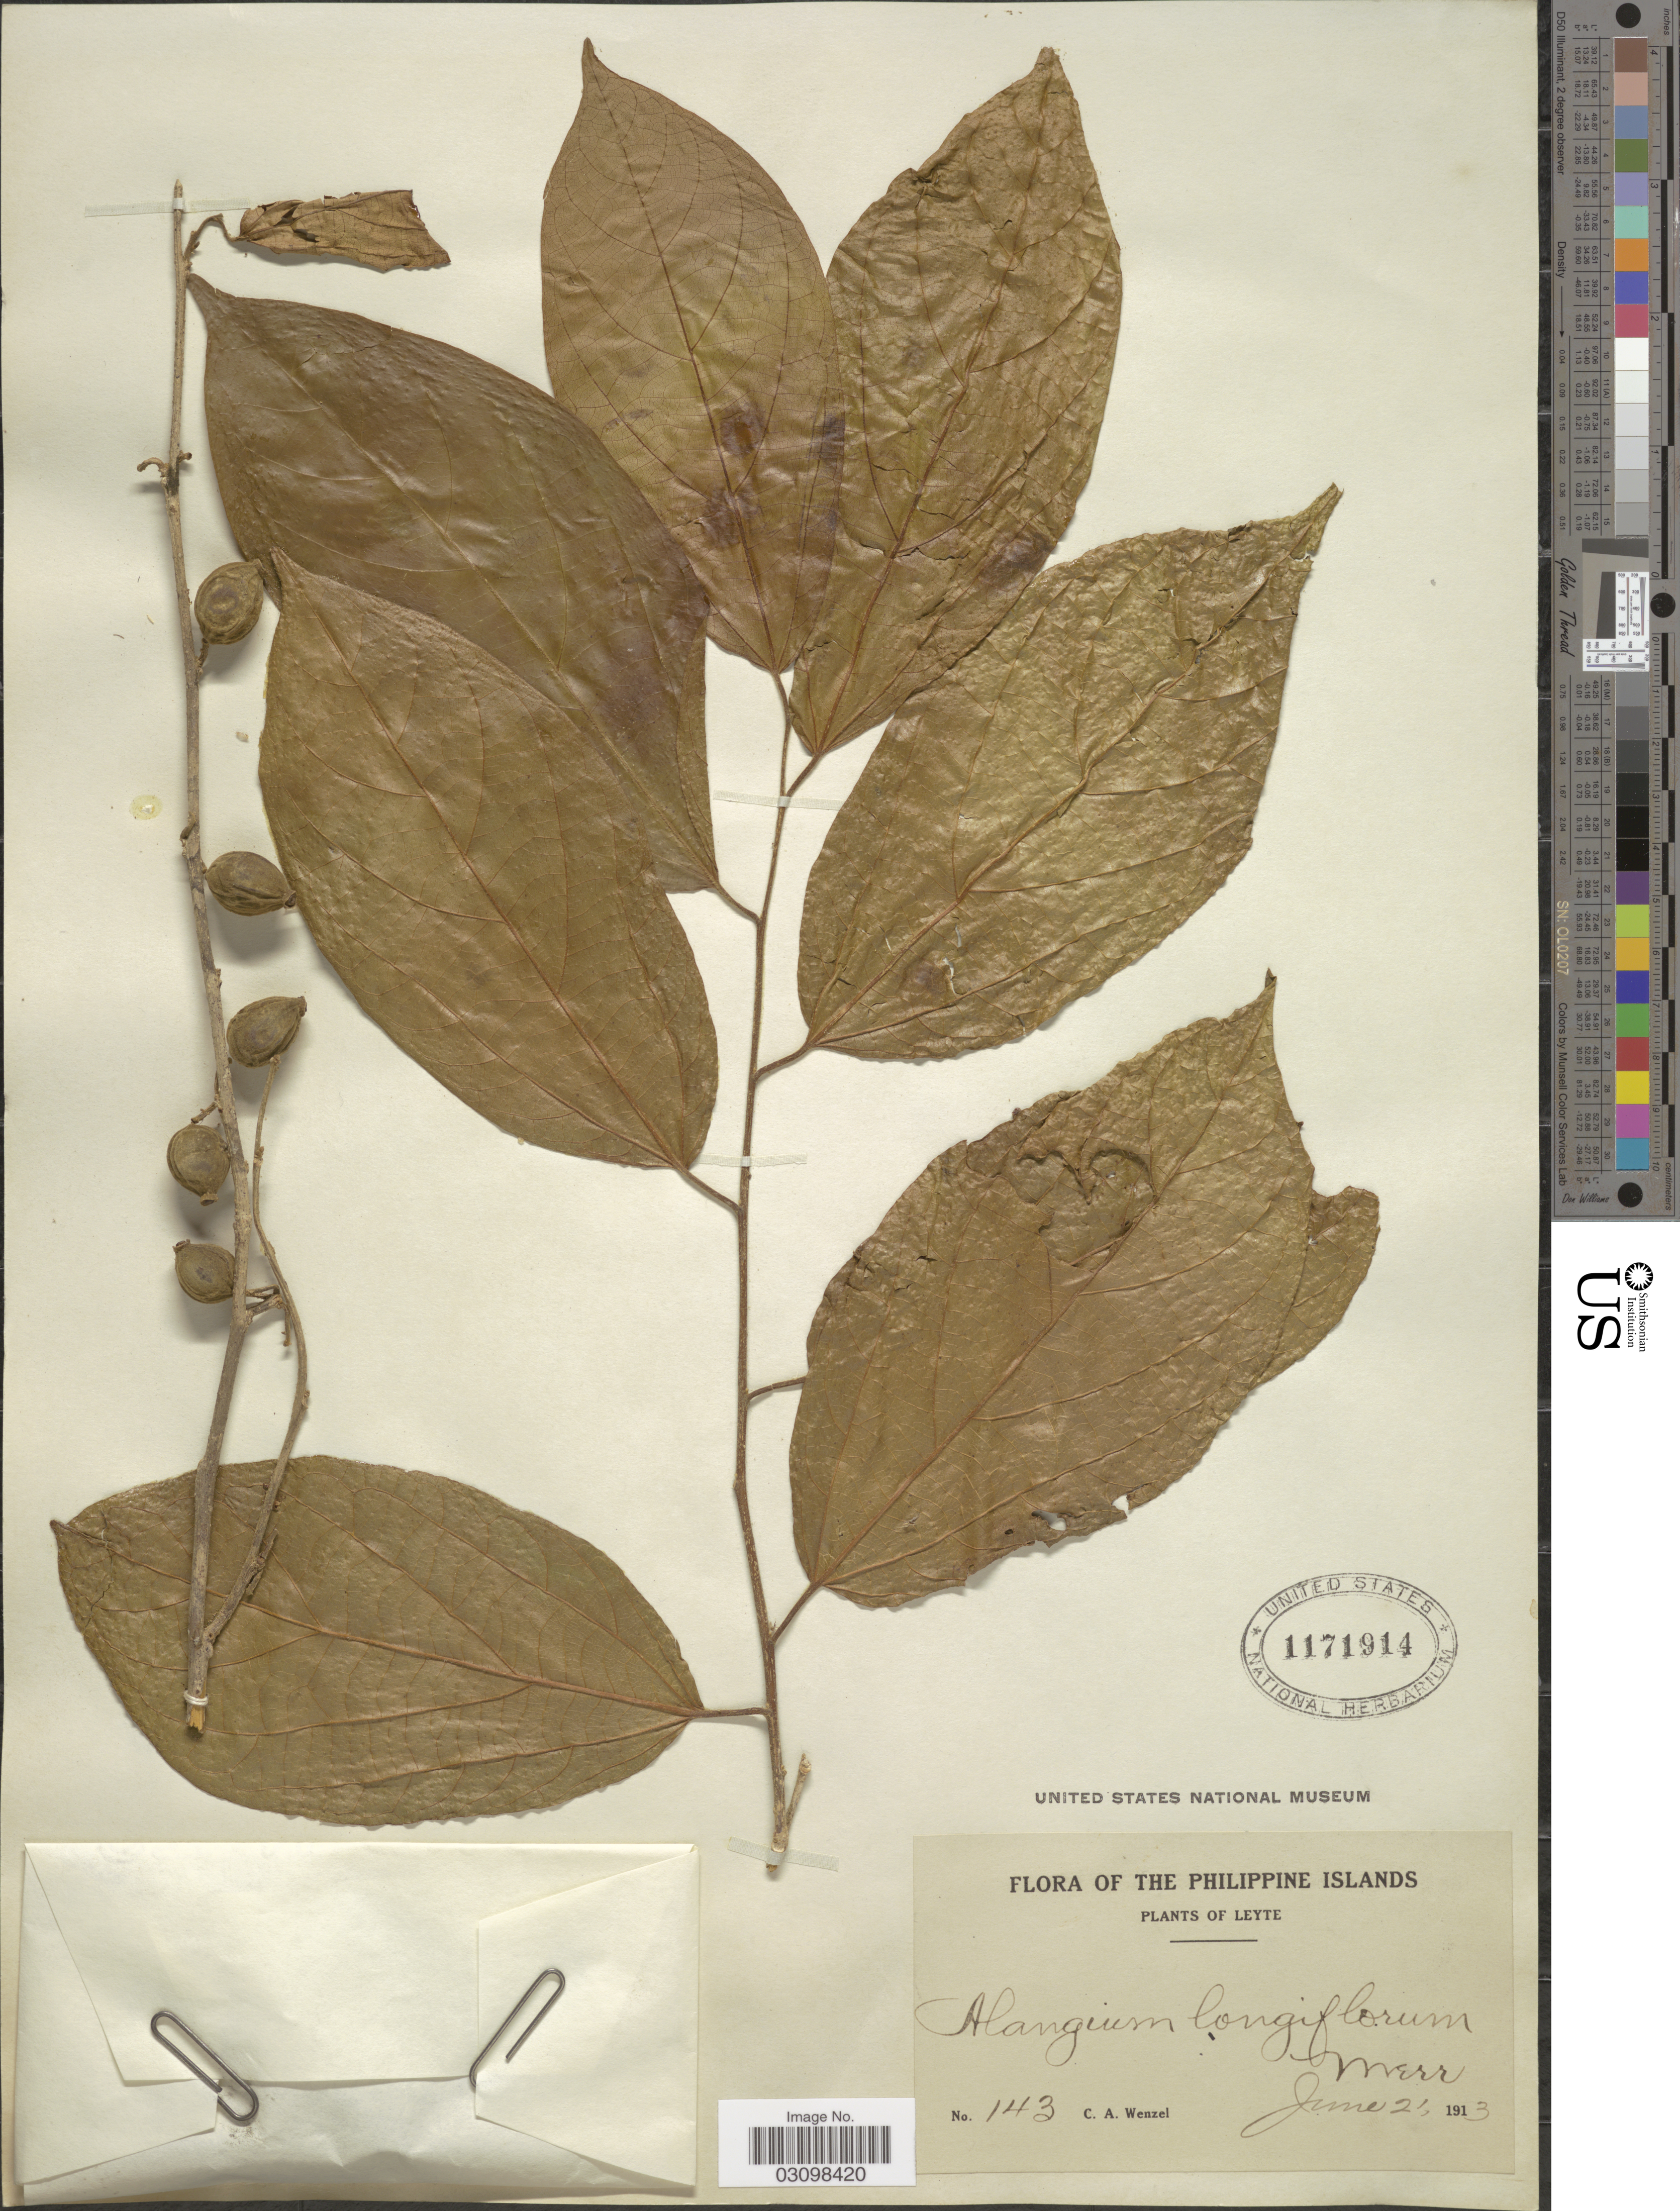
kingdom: Plantae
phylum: Tracheophyta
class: Magnoliopsida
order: Cornales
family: Cornaceae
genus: Alangium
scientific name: Alangium longiflorum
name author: Merr.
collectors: C. Wenzel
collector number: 143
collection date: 1913-06-21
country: Philippines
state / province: Eastern Visayas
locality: Leyte.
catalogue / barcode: US 1171914